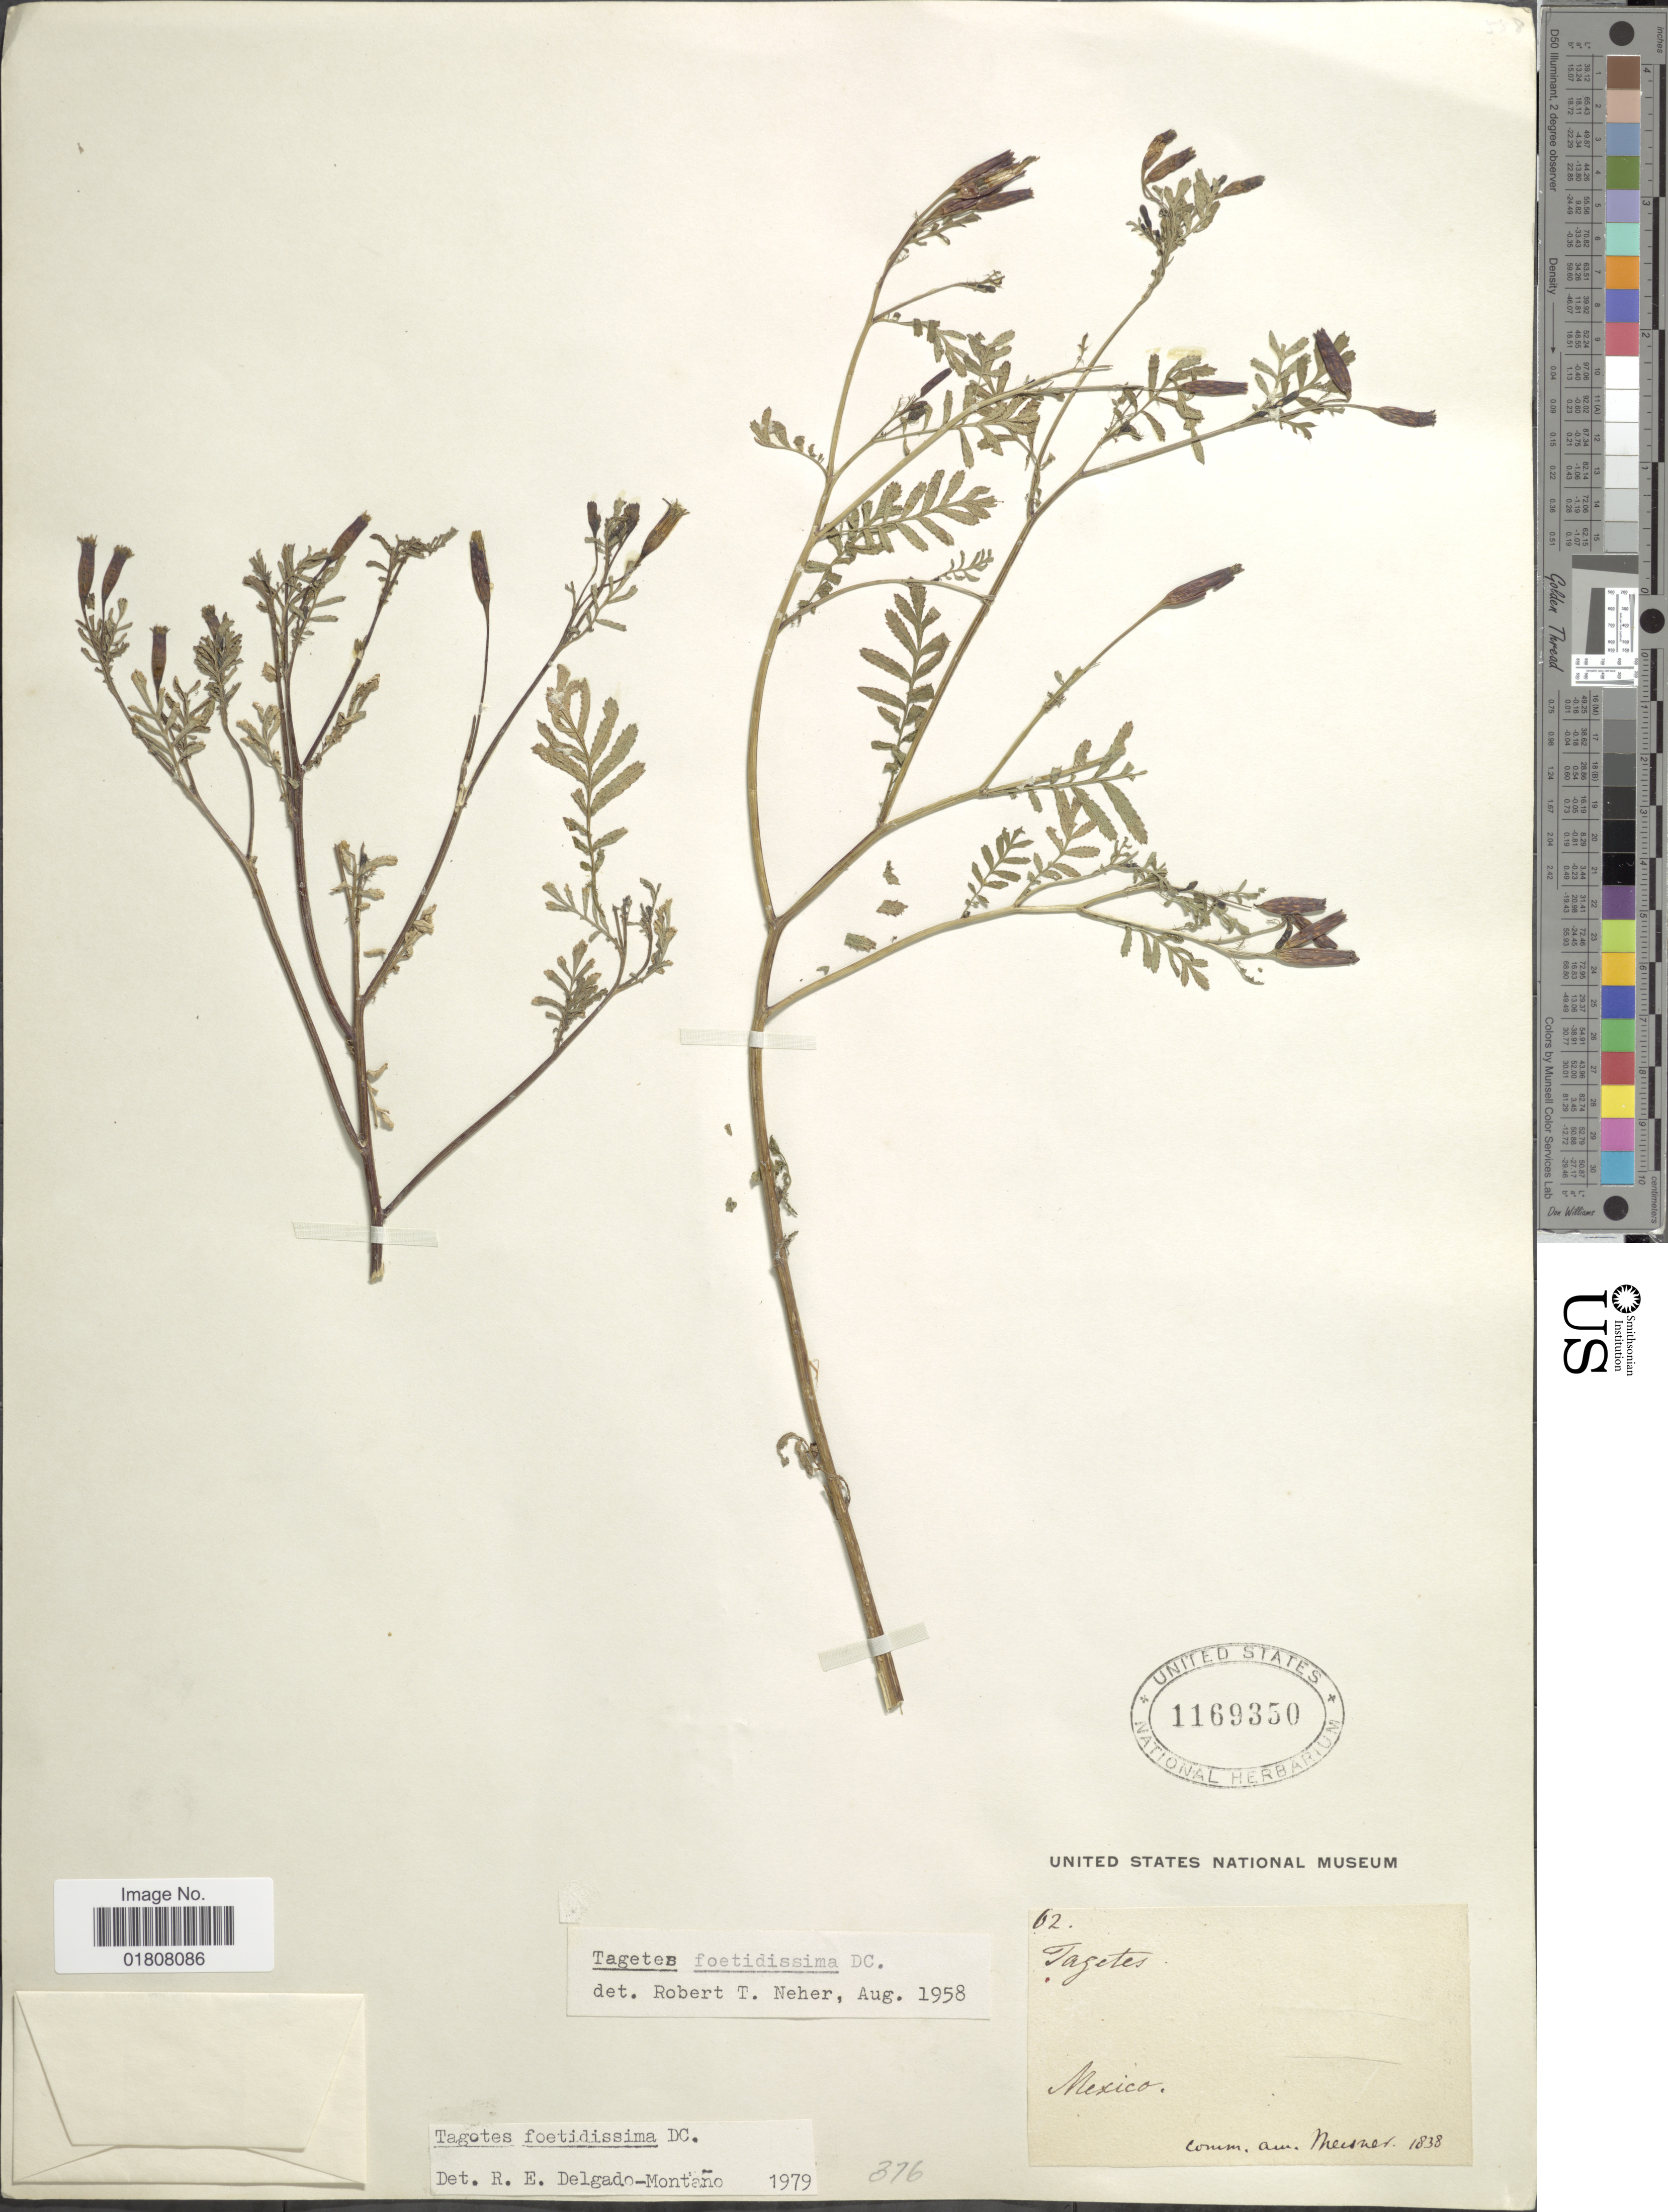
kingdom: Plantae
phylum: Tracheophyta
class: Magnoliopsida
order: Asterales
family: Asteraceae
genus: Tagetes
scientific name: Tagetes foetidissima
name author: DC.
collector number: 62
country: Mexico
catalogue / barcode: US 1169350